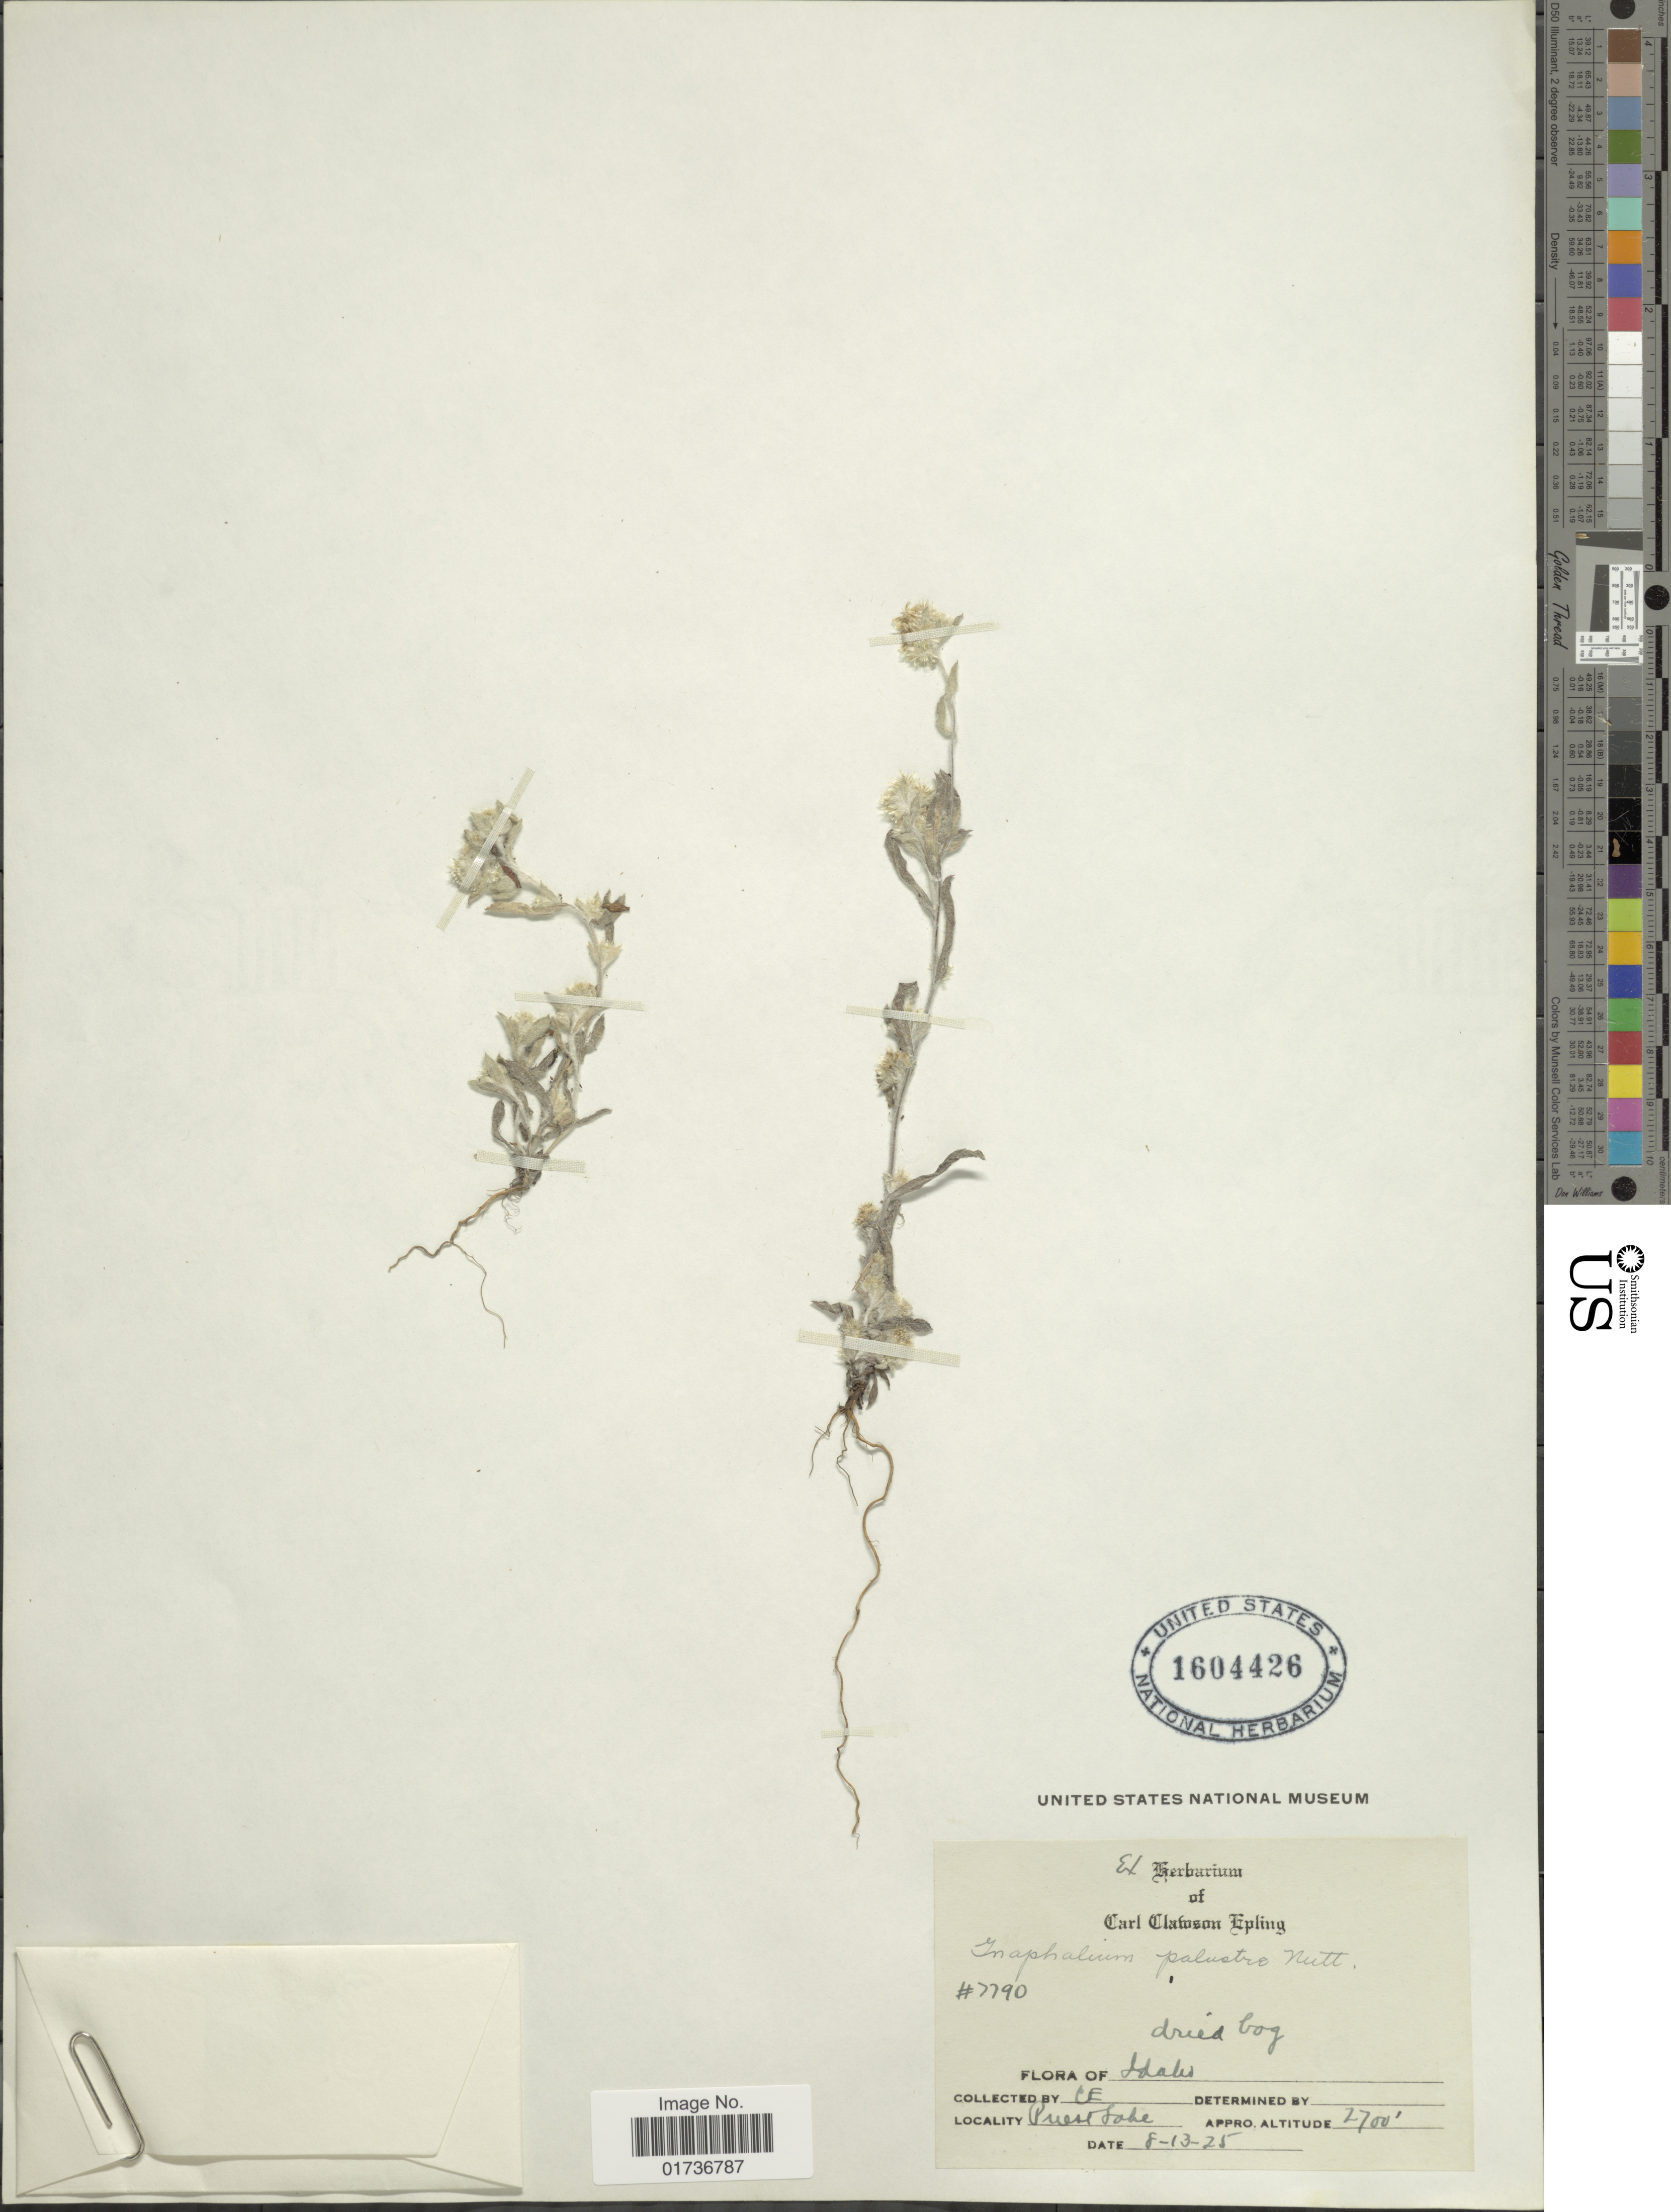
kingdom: Plantae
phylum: Tracheophyta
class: Magnoliopsida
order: Asterales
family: Asteraceae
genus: Gnaphalium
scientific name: Gnaphalium palustre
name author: Nutt.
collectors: C. C. Epling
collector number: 7790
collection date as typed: Transcribed d/m/y: 13/8/25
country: United States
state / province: Idaho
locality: Puest Lake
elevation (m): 823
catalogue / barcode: US 1604426